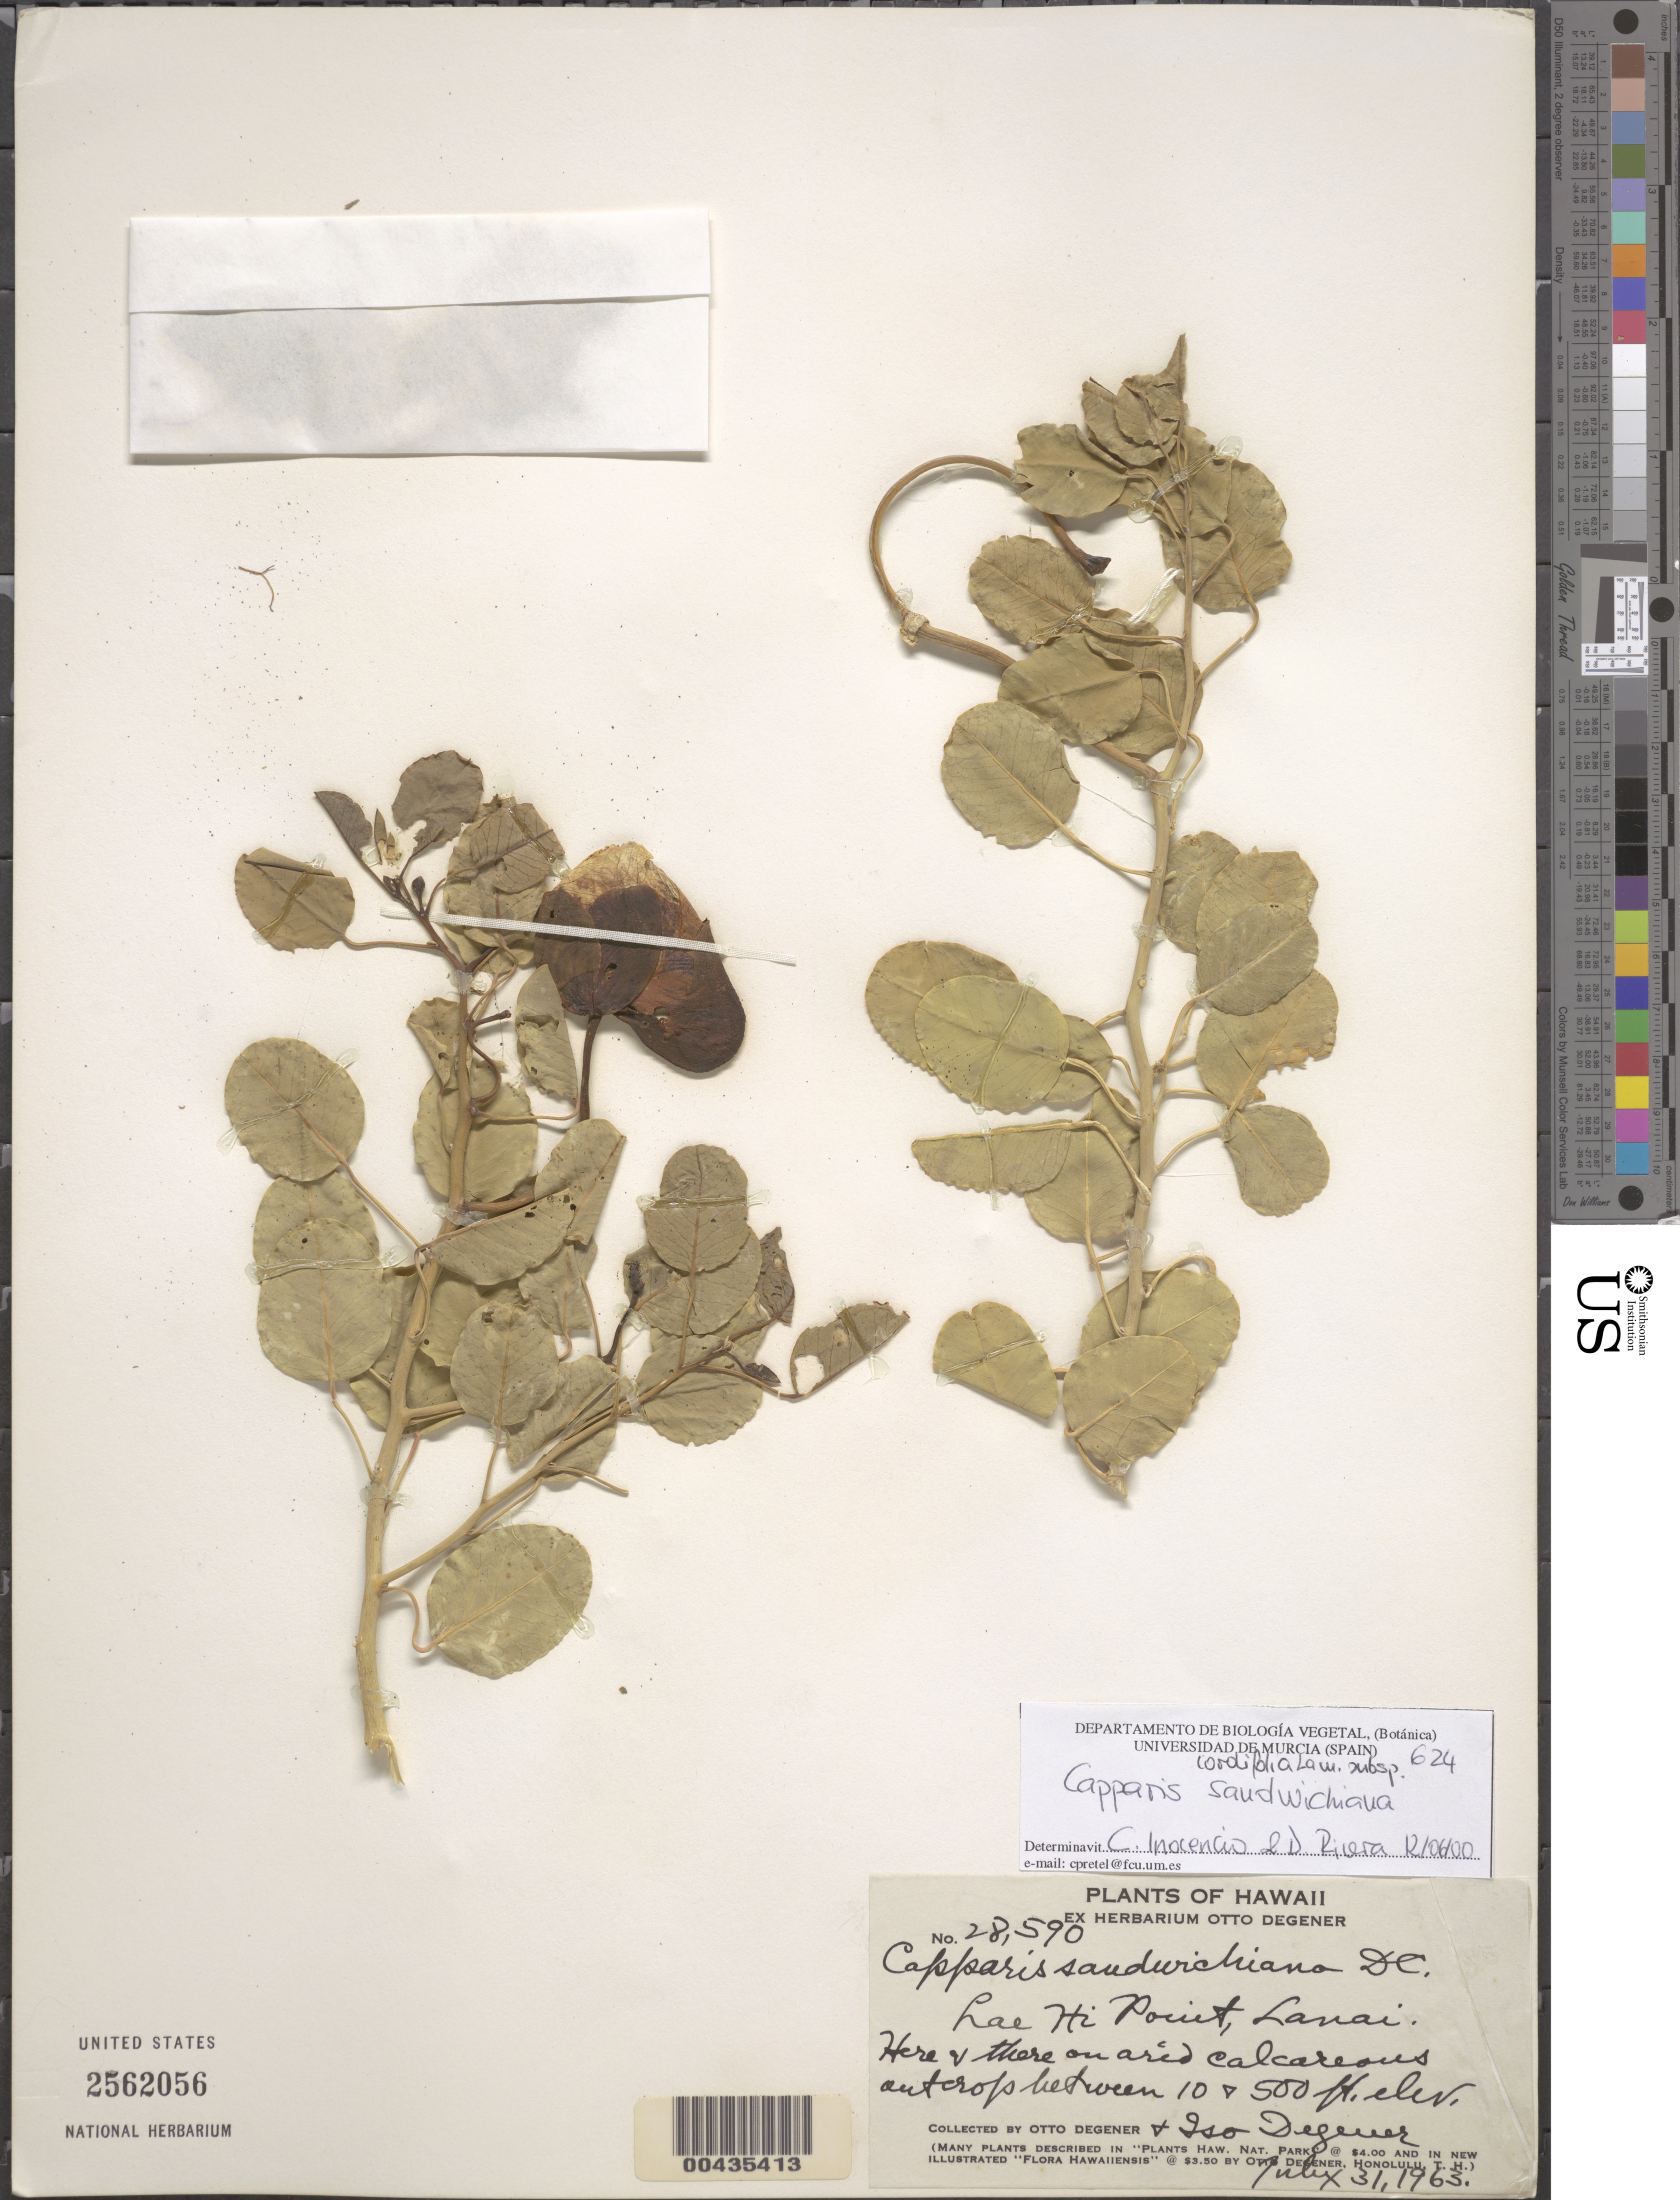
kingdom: Plantae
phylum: Tracheophyta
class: Magnoliopsida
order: Brassicales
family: Capparaceae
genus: Capparis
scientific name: Capparis sandwichiana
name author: DC.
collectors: O. Degener & I. Degener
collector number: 28590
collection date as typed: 31 Jul 1963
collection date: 1963-07-31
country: United States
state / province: Hawaii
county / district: Maui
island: Lana'i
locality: Lae Hi Point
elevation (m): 3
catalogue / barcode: US 2562056